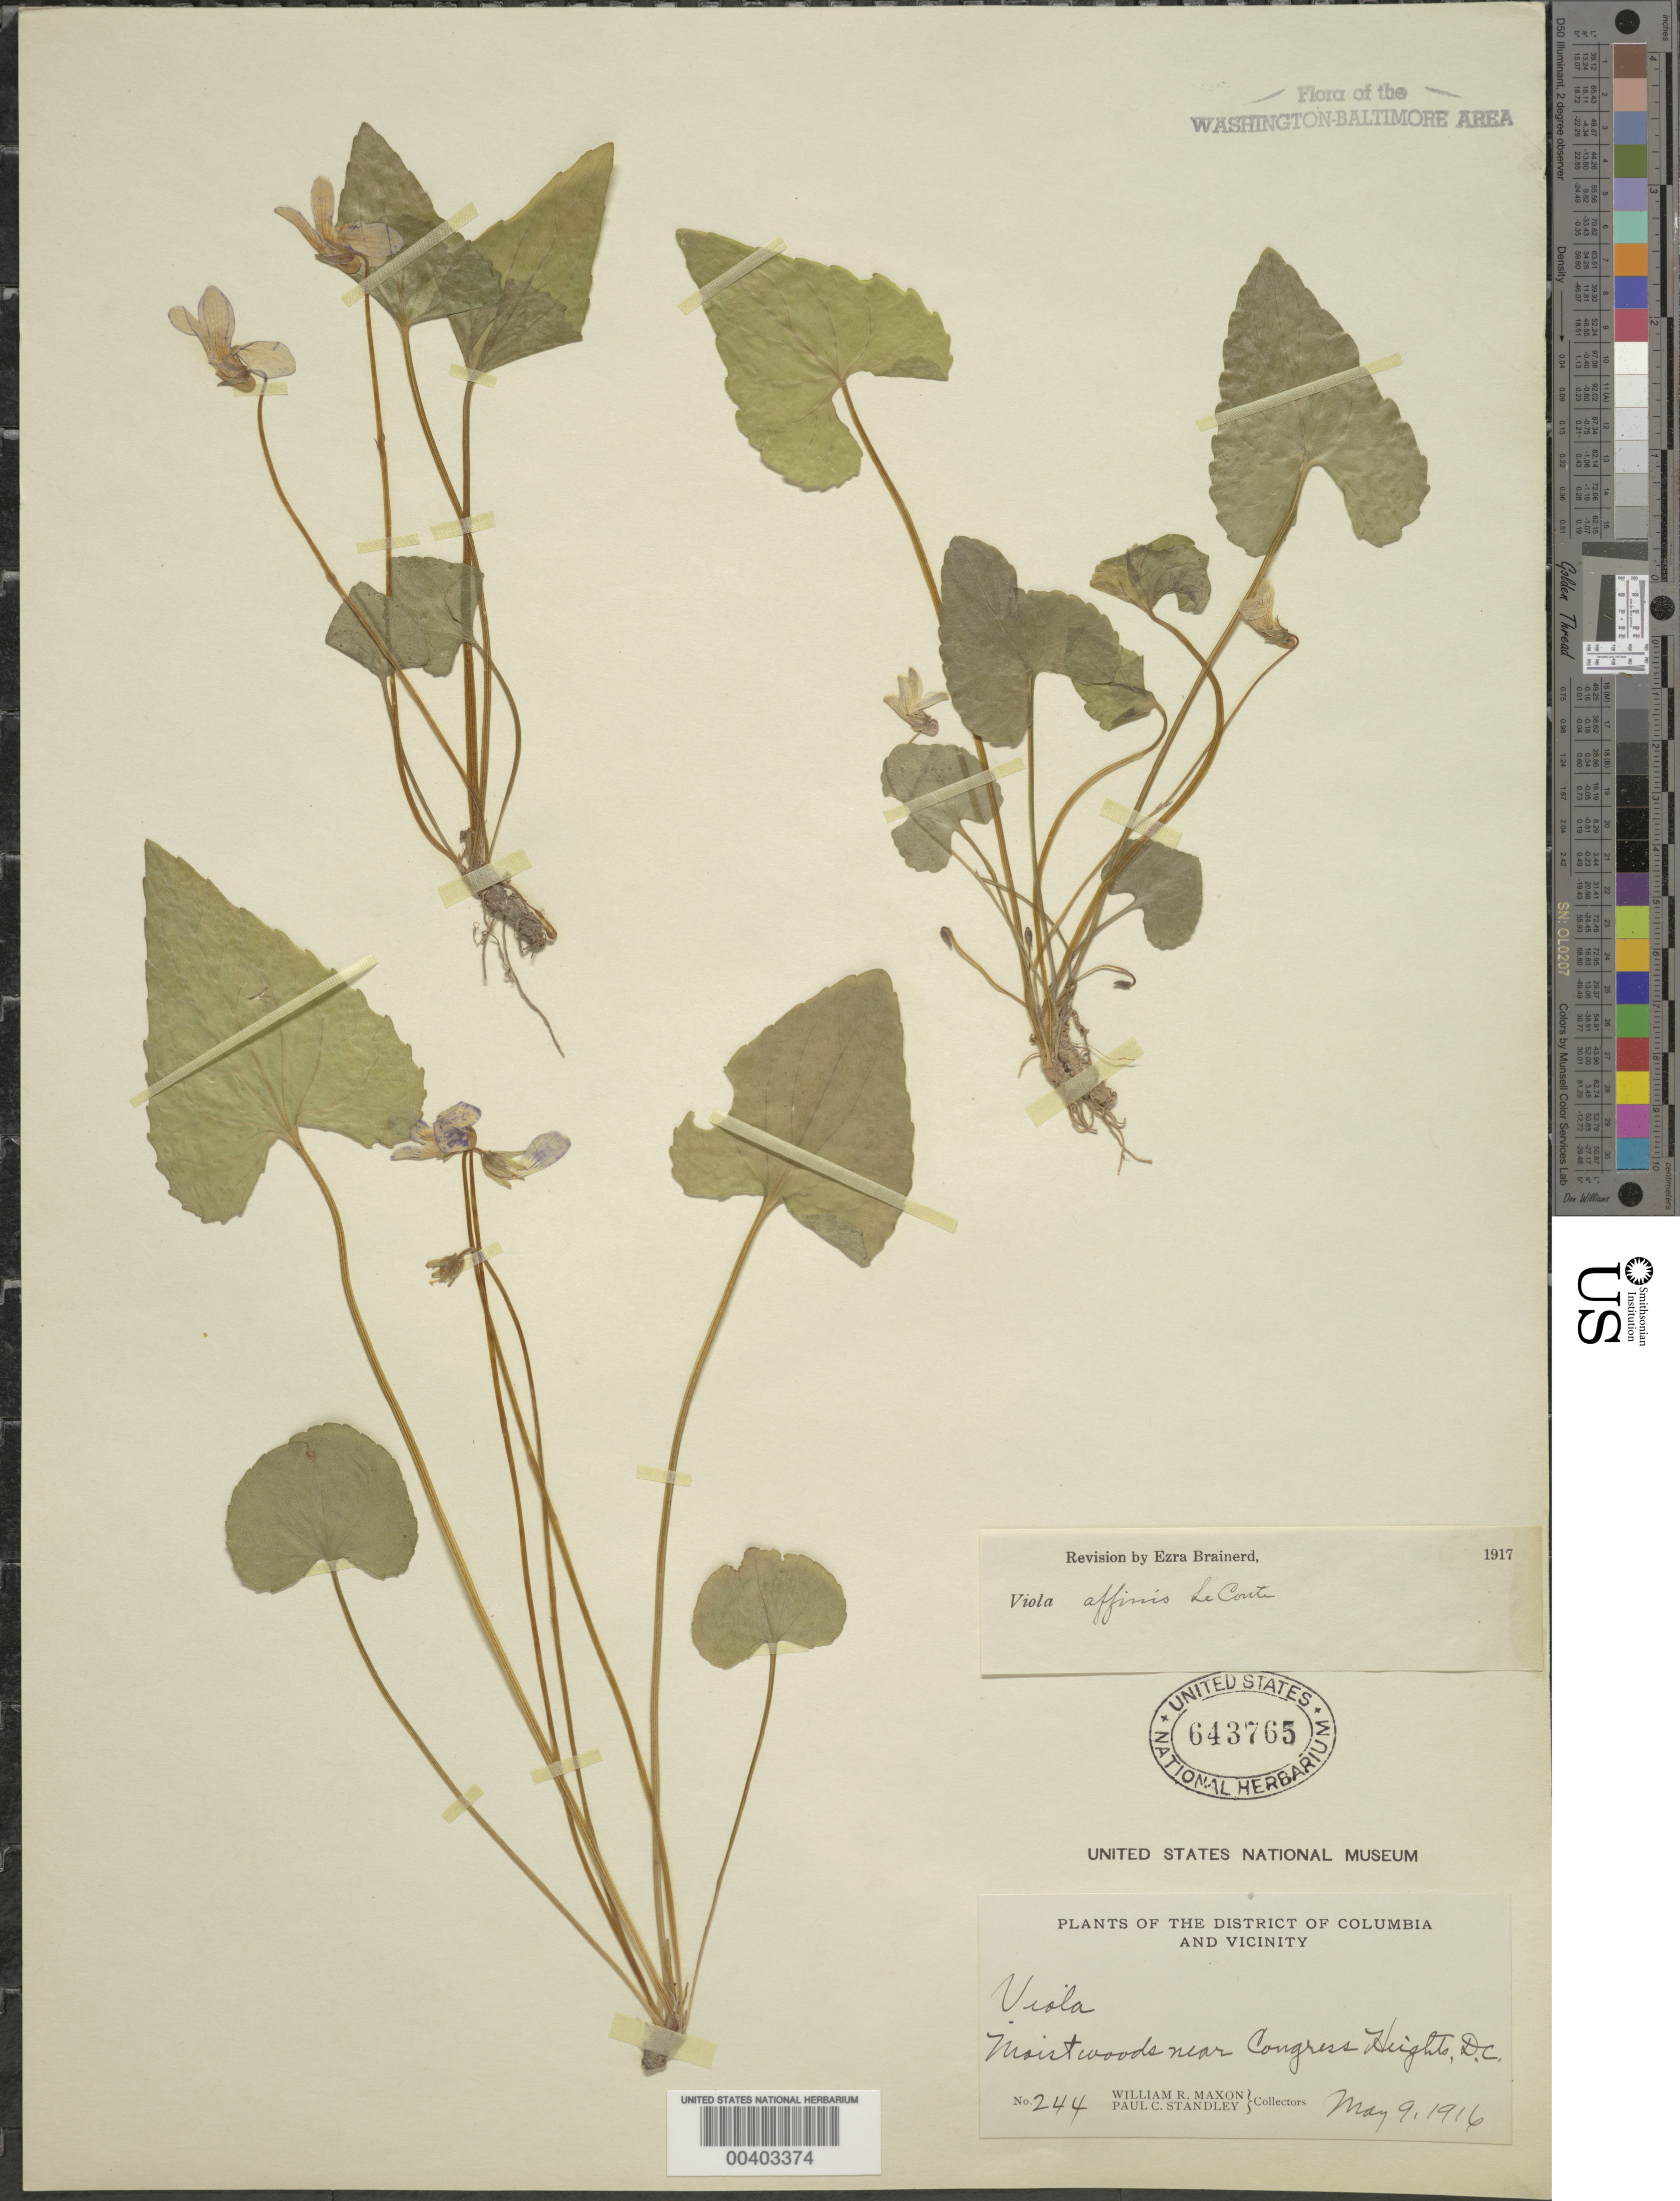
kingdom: Plantae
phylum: Tracheophyta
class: Magnoliopsida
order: Malpighiales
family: Violaceae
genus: Viola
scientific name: Viola sororia var. affinis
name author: (LeConte) McKinney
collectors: W. R. Maxon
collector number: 244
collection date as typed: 09 May 1916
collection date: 1916-05-09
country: United States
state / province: District of Columbia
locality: Congress Heights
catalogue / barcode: US 643765